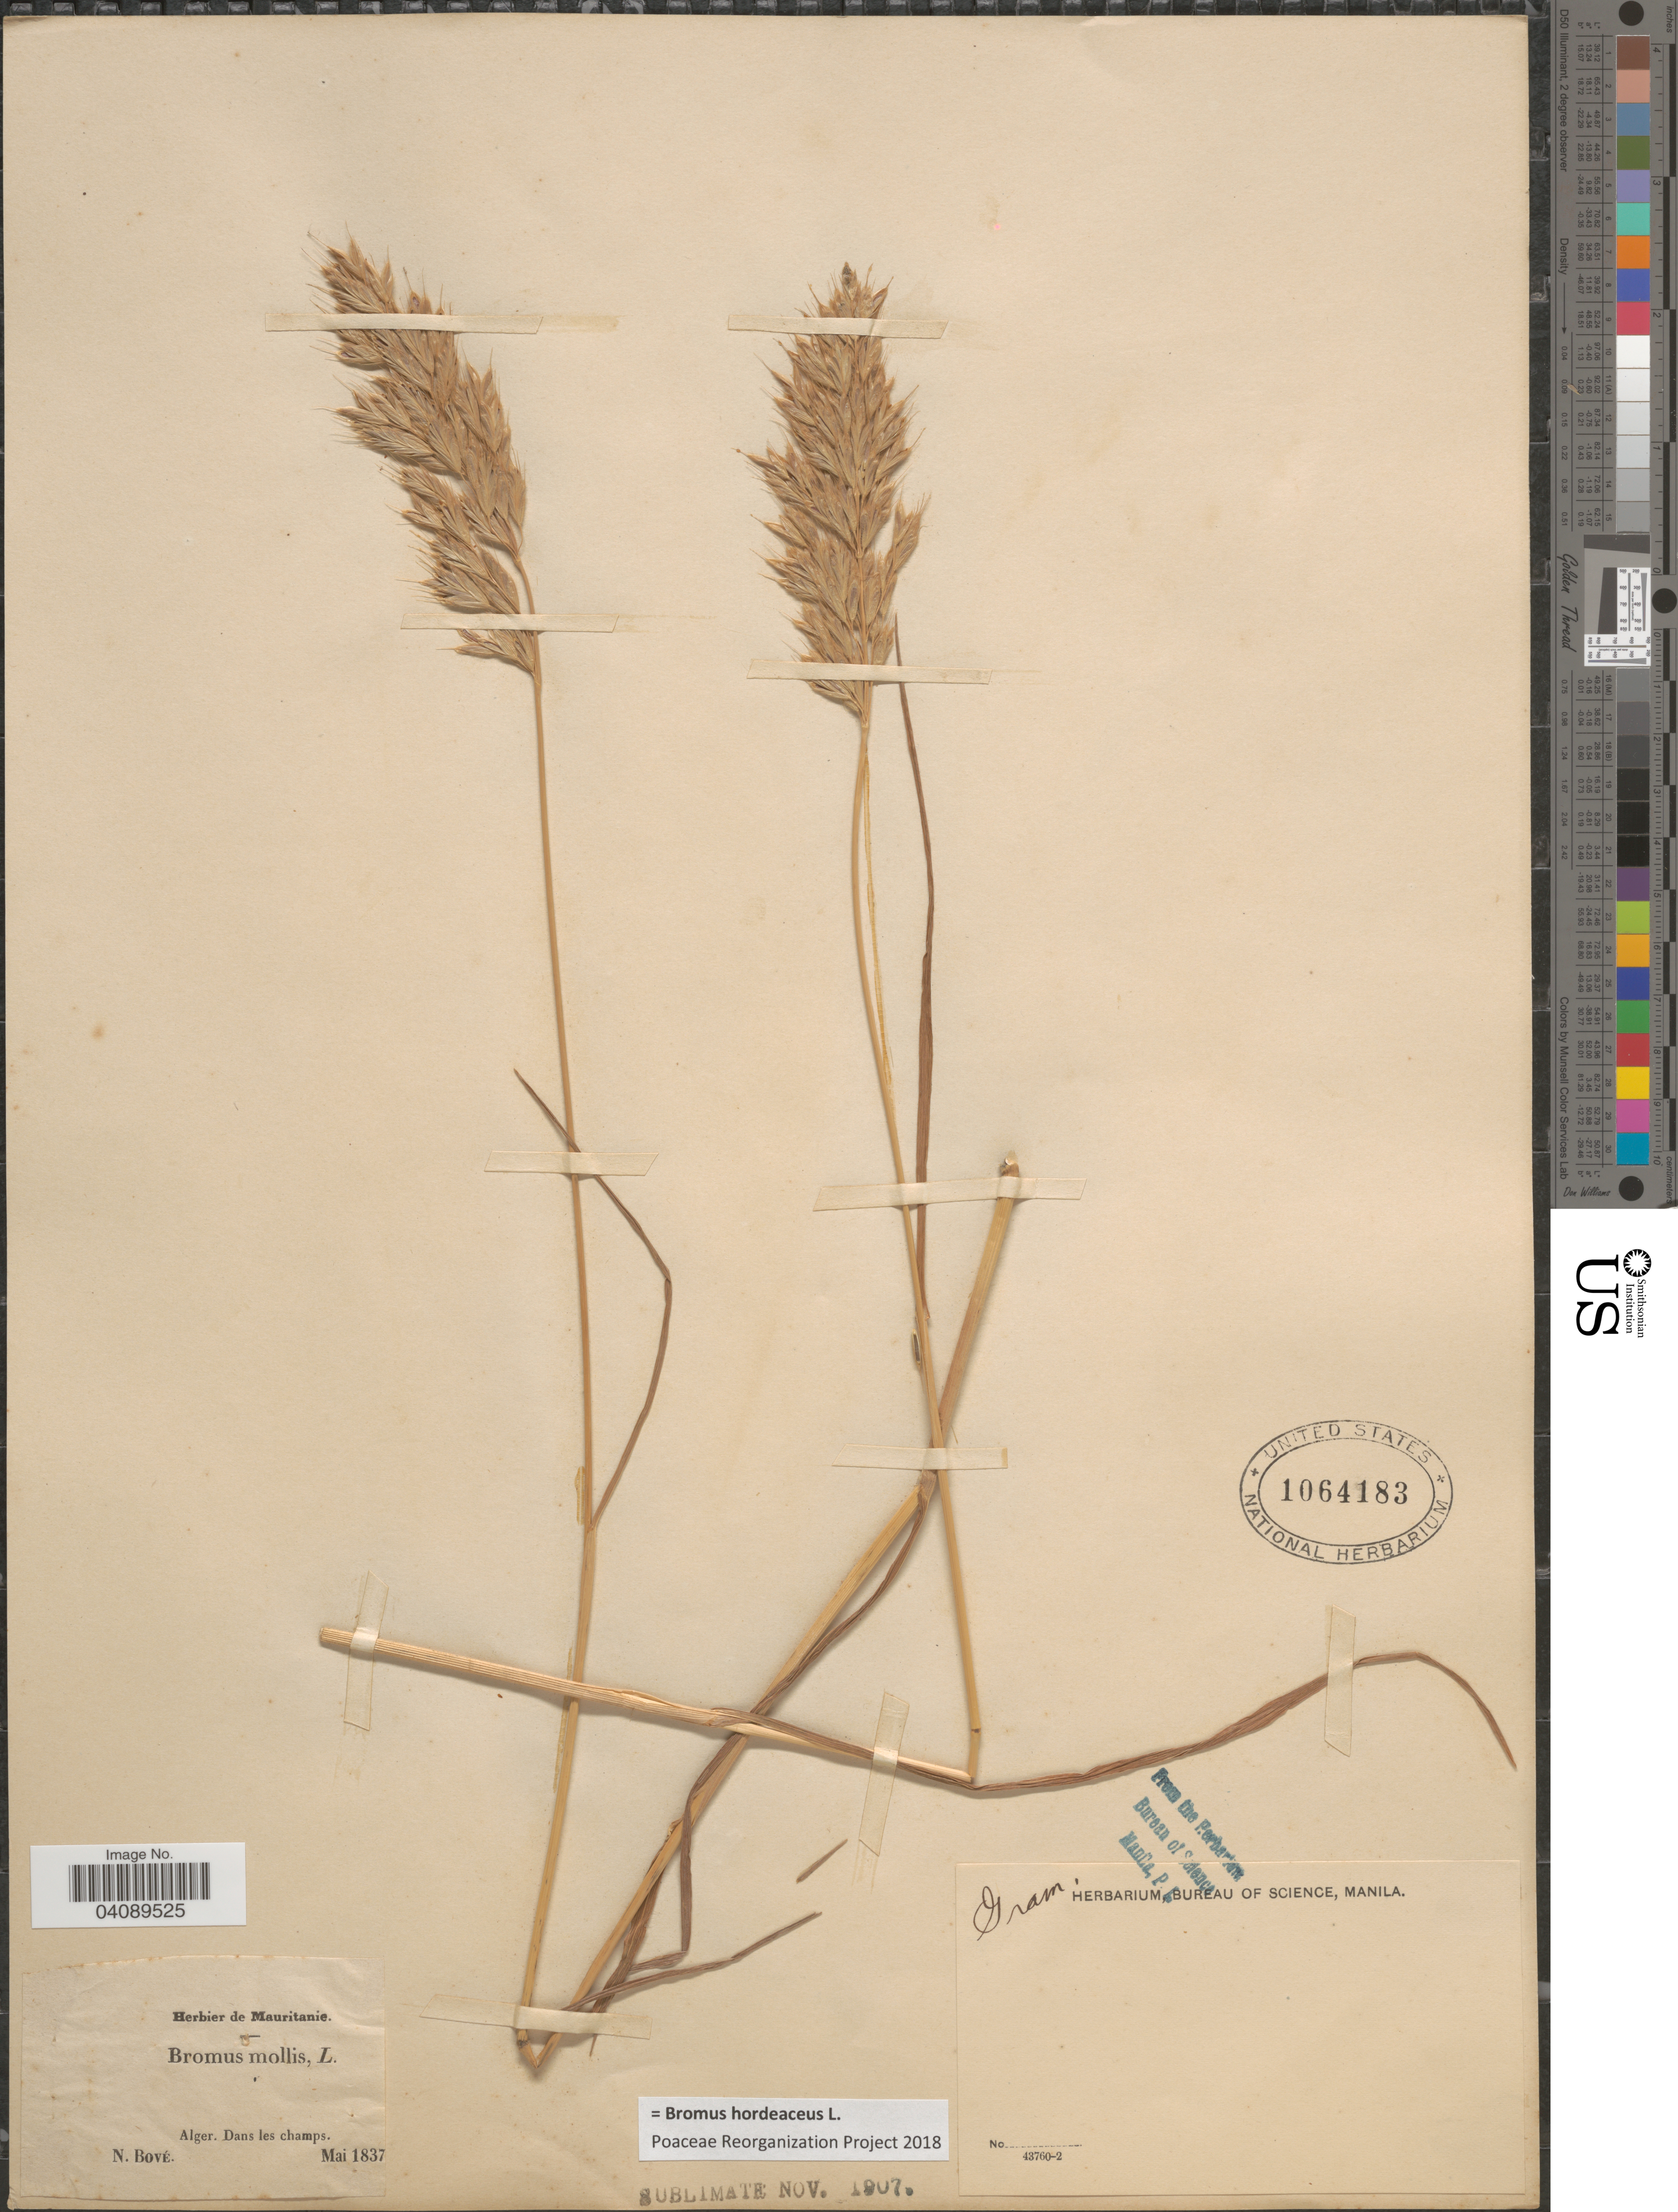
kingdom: Plantae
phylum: Tracheophyta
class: Liliopsida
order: Poales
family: Poaceae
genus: Bromus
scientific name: Bromus hordeaceus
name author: L.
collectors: N. Bové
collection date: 1837-05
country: Algeria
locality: Alger. Dans les champs.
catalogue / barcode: US 1064183